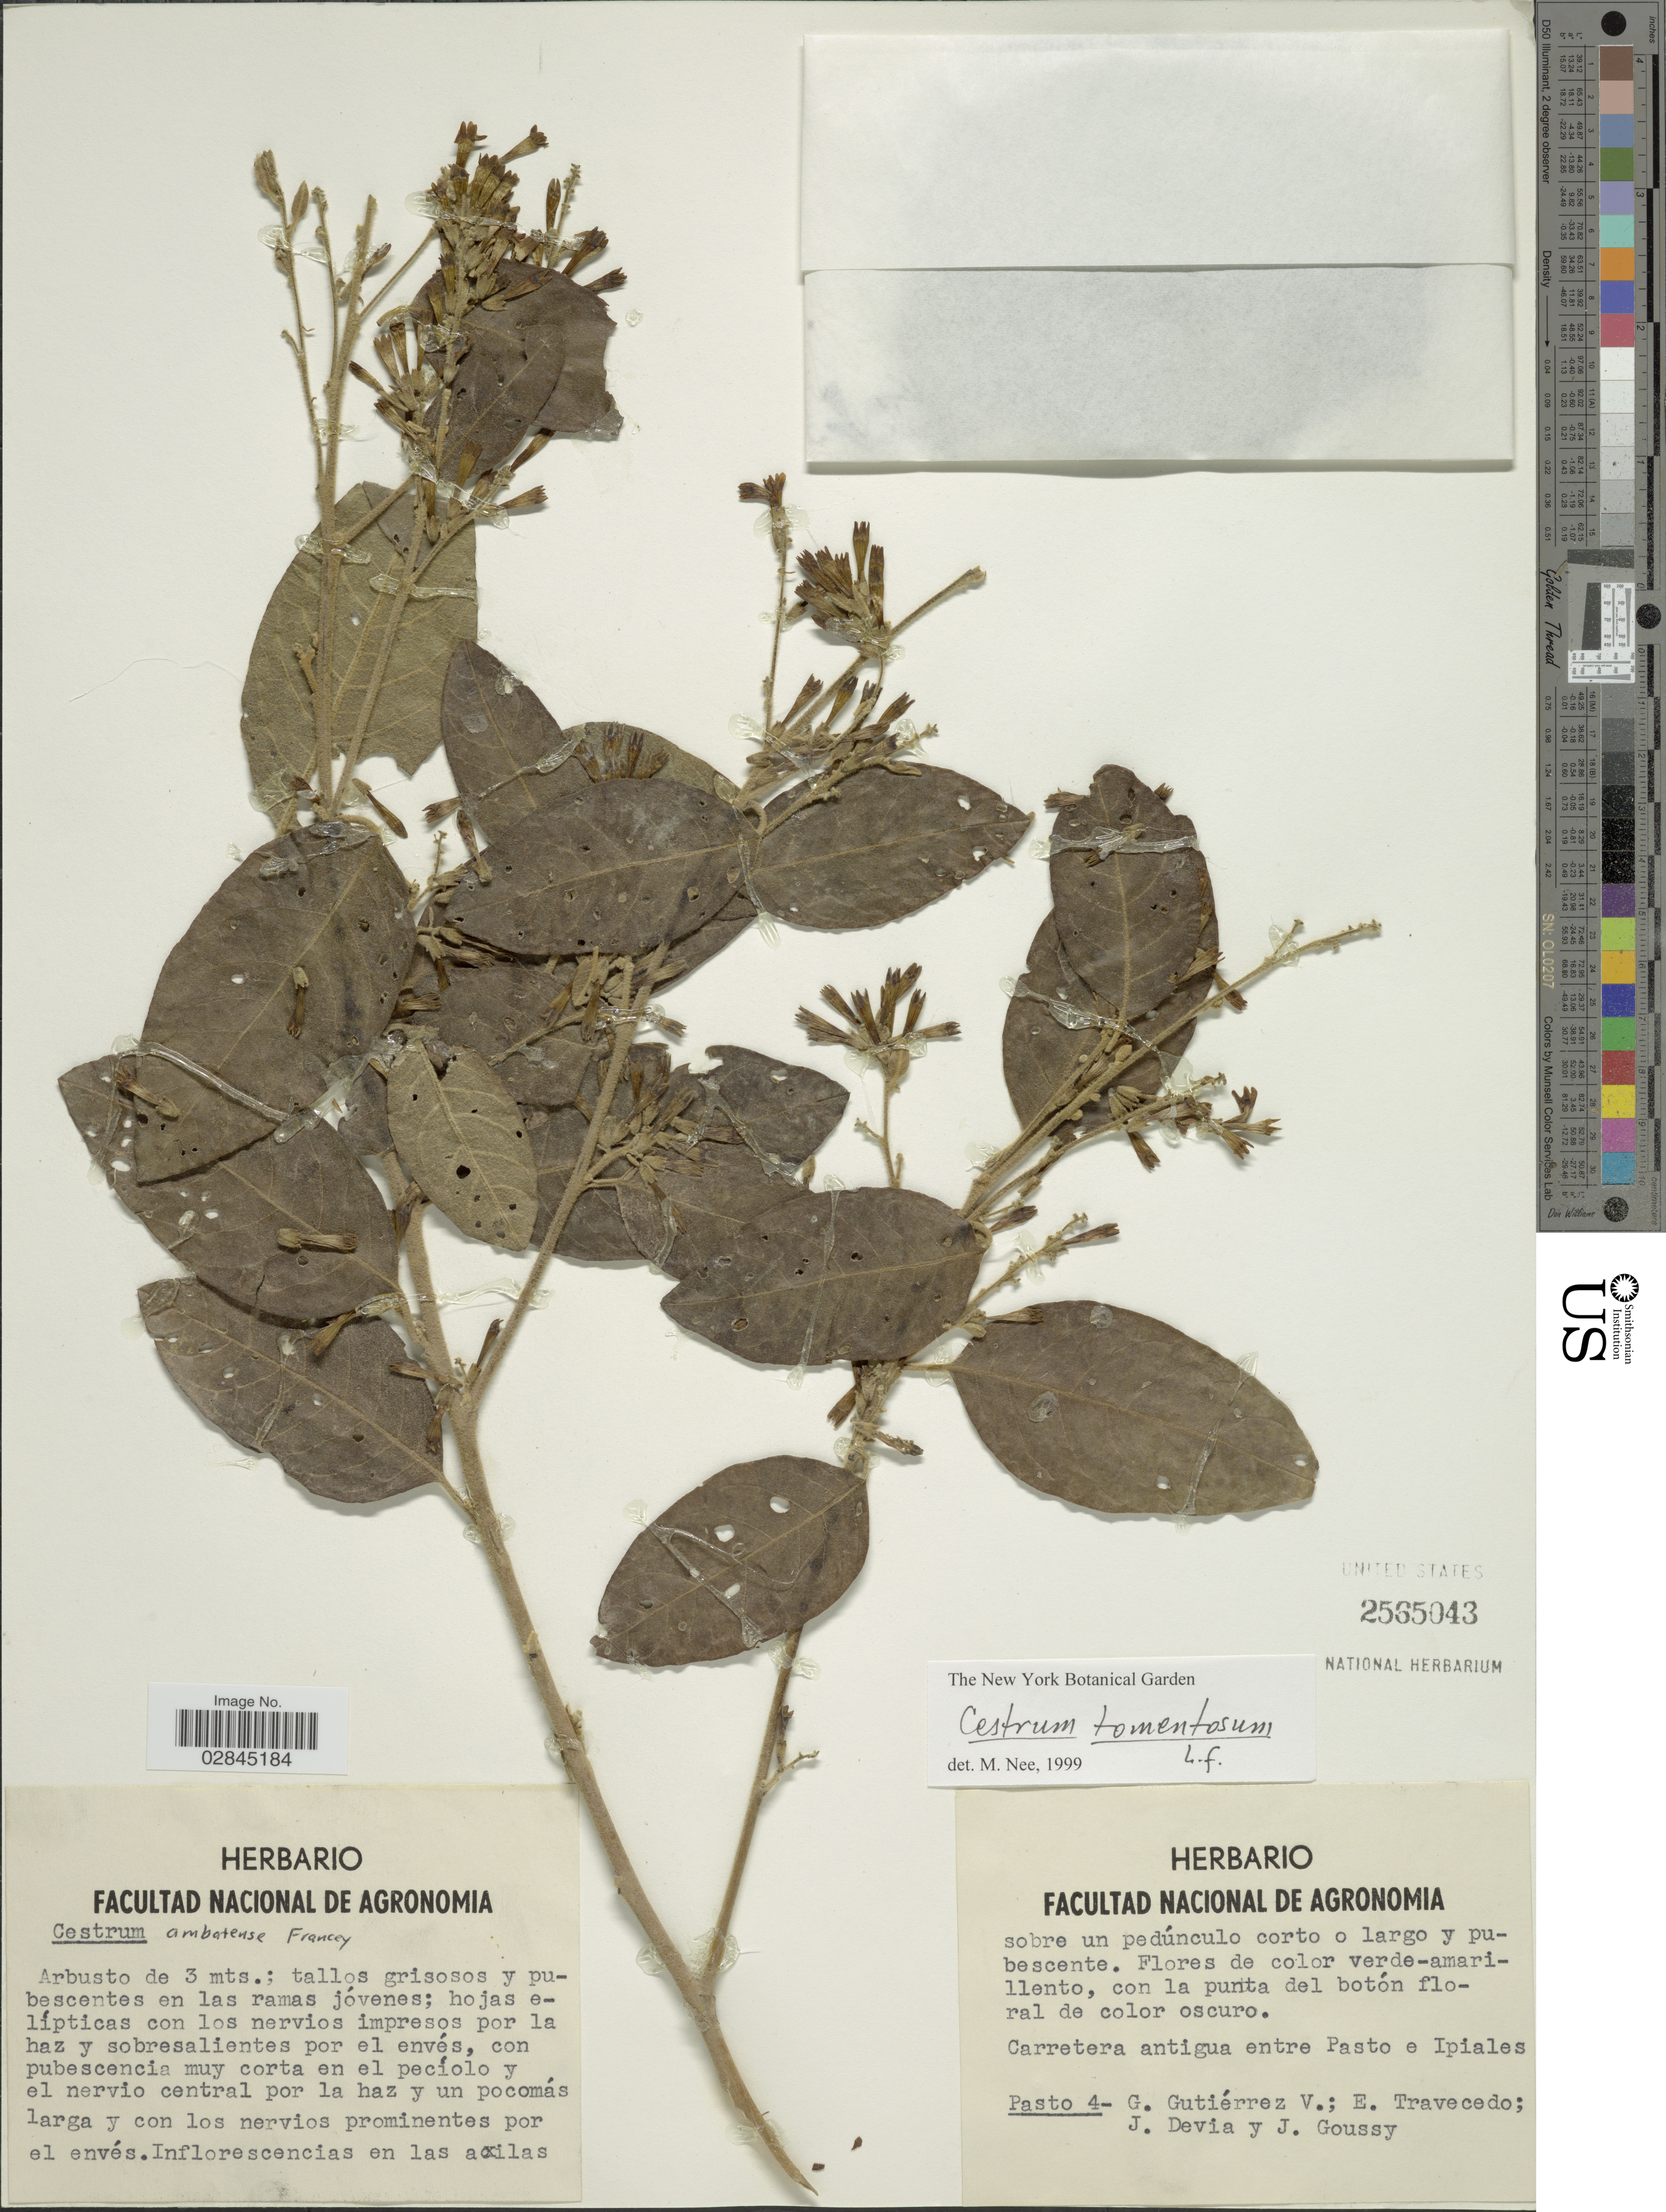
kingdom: Plantae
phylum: Tracheophyta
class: Magnoliopsida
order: Solanales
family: Solanaceae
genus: Cestrum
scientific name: Cestrum tomentosum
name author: L. f.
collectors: G. Gutiérrez V., E. Travecedo, J. Devia & J. Goussy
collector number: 4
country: Colombia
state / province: Nariño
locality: Carretera antigua entre Pasto e Ipiales.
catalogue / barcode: US 2565043